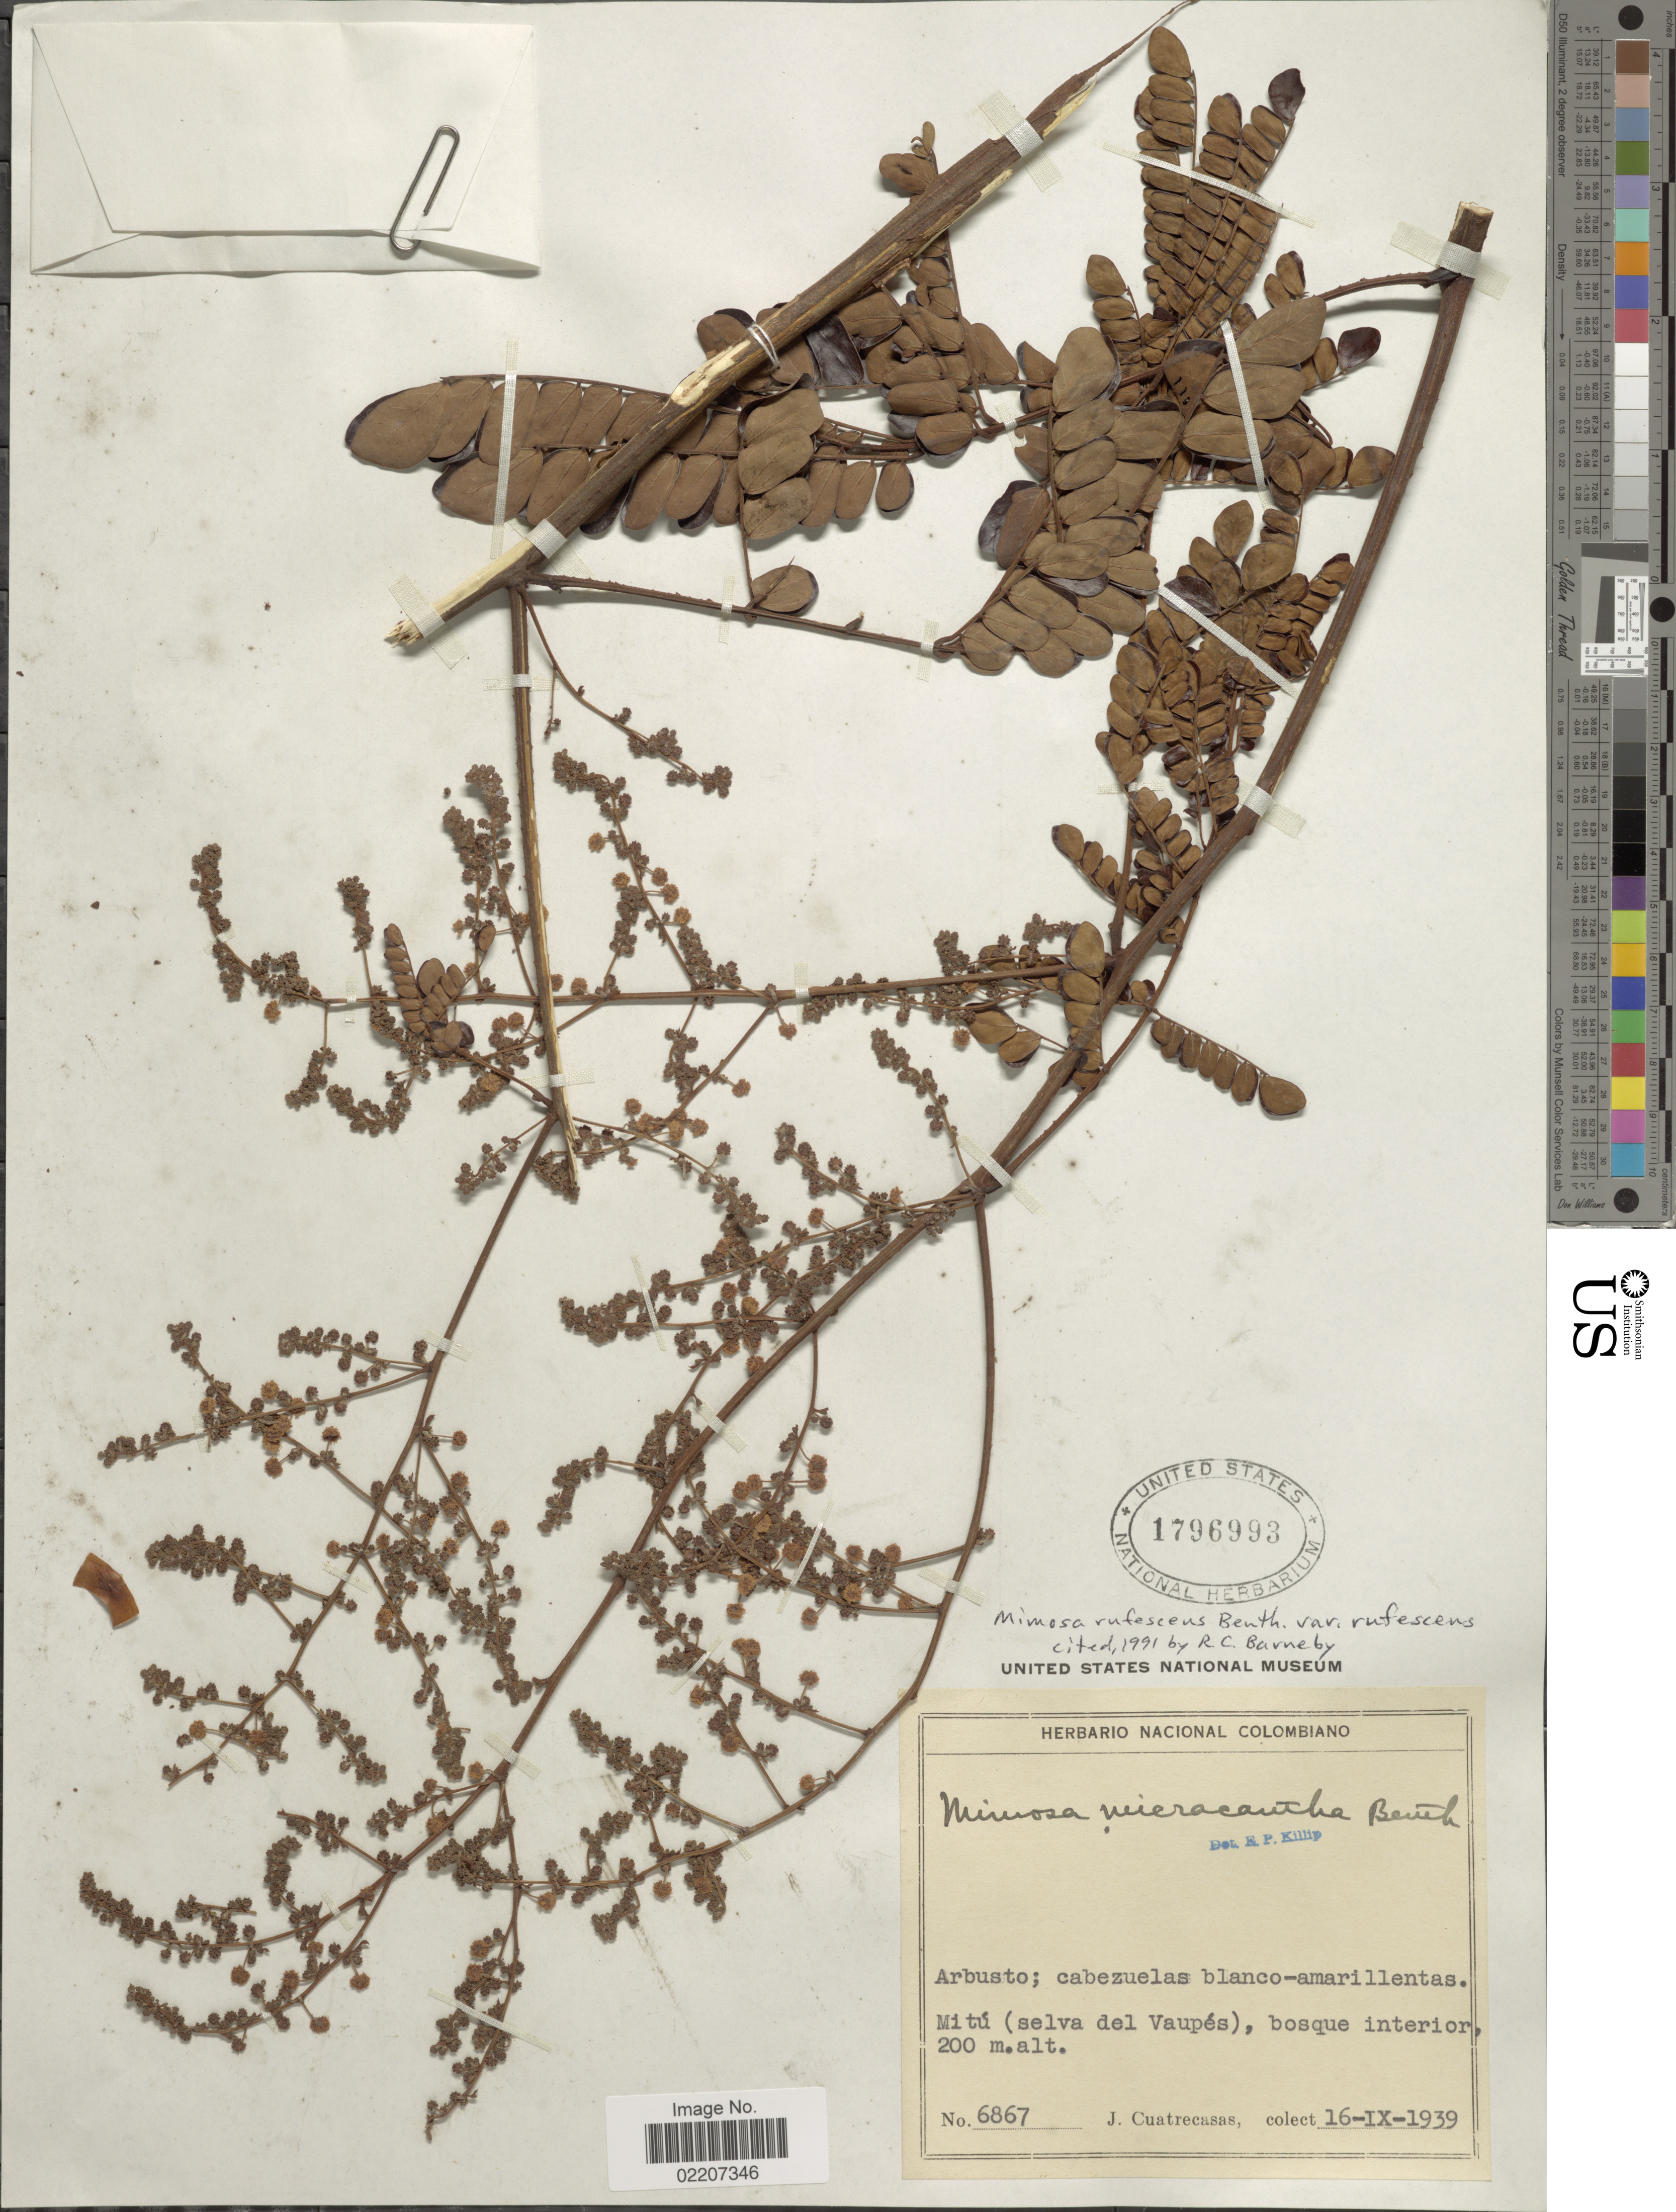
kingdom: Plantae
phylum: Tracheophyta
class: Magnoliopsida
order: Fabales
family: Fabaceae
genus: Mimosa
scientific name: Mimosa rufescens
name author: Benth.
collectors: J. Cuatrecasas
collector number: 6867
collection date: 1939-09-16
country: Colombia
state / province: Vaupés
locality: Mitu (selva del Vaupes) bosque interior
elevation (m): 200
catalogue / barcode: US 1796993